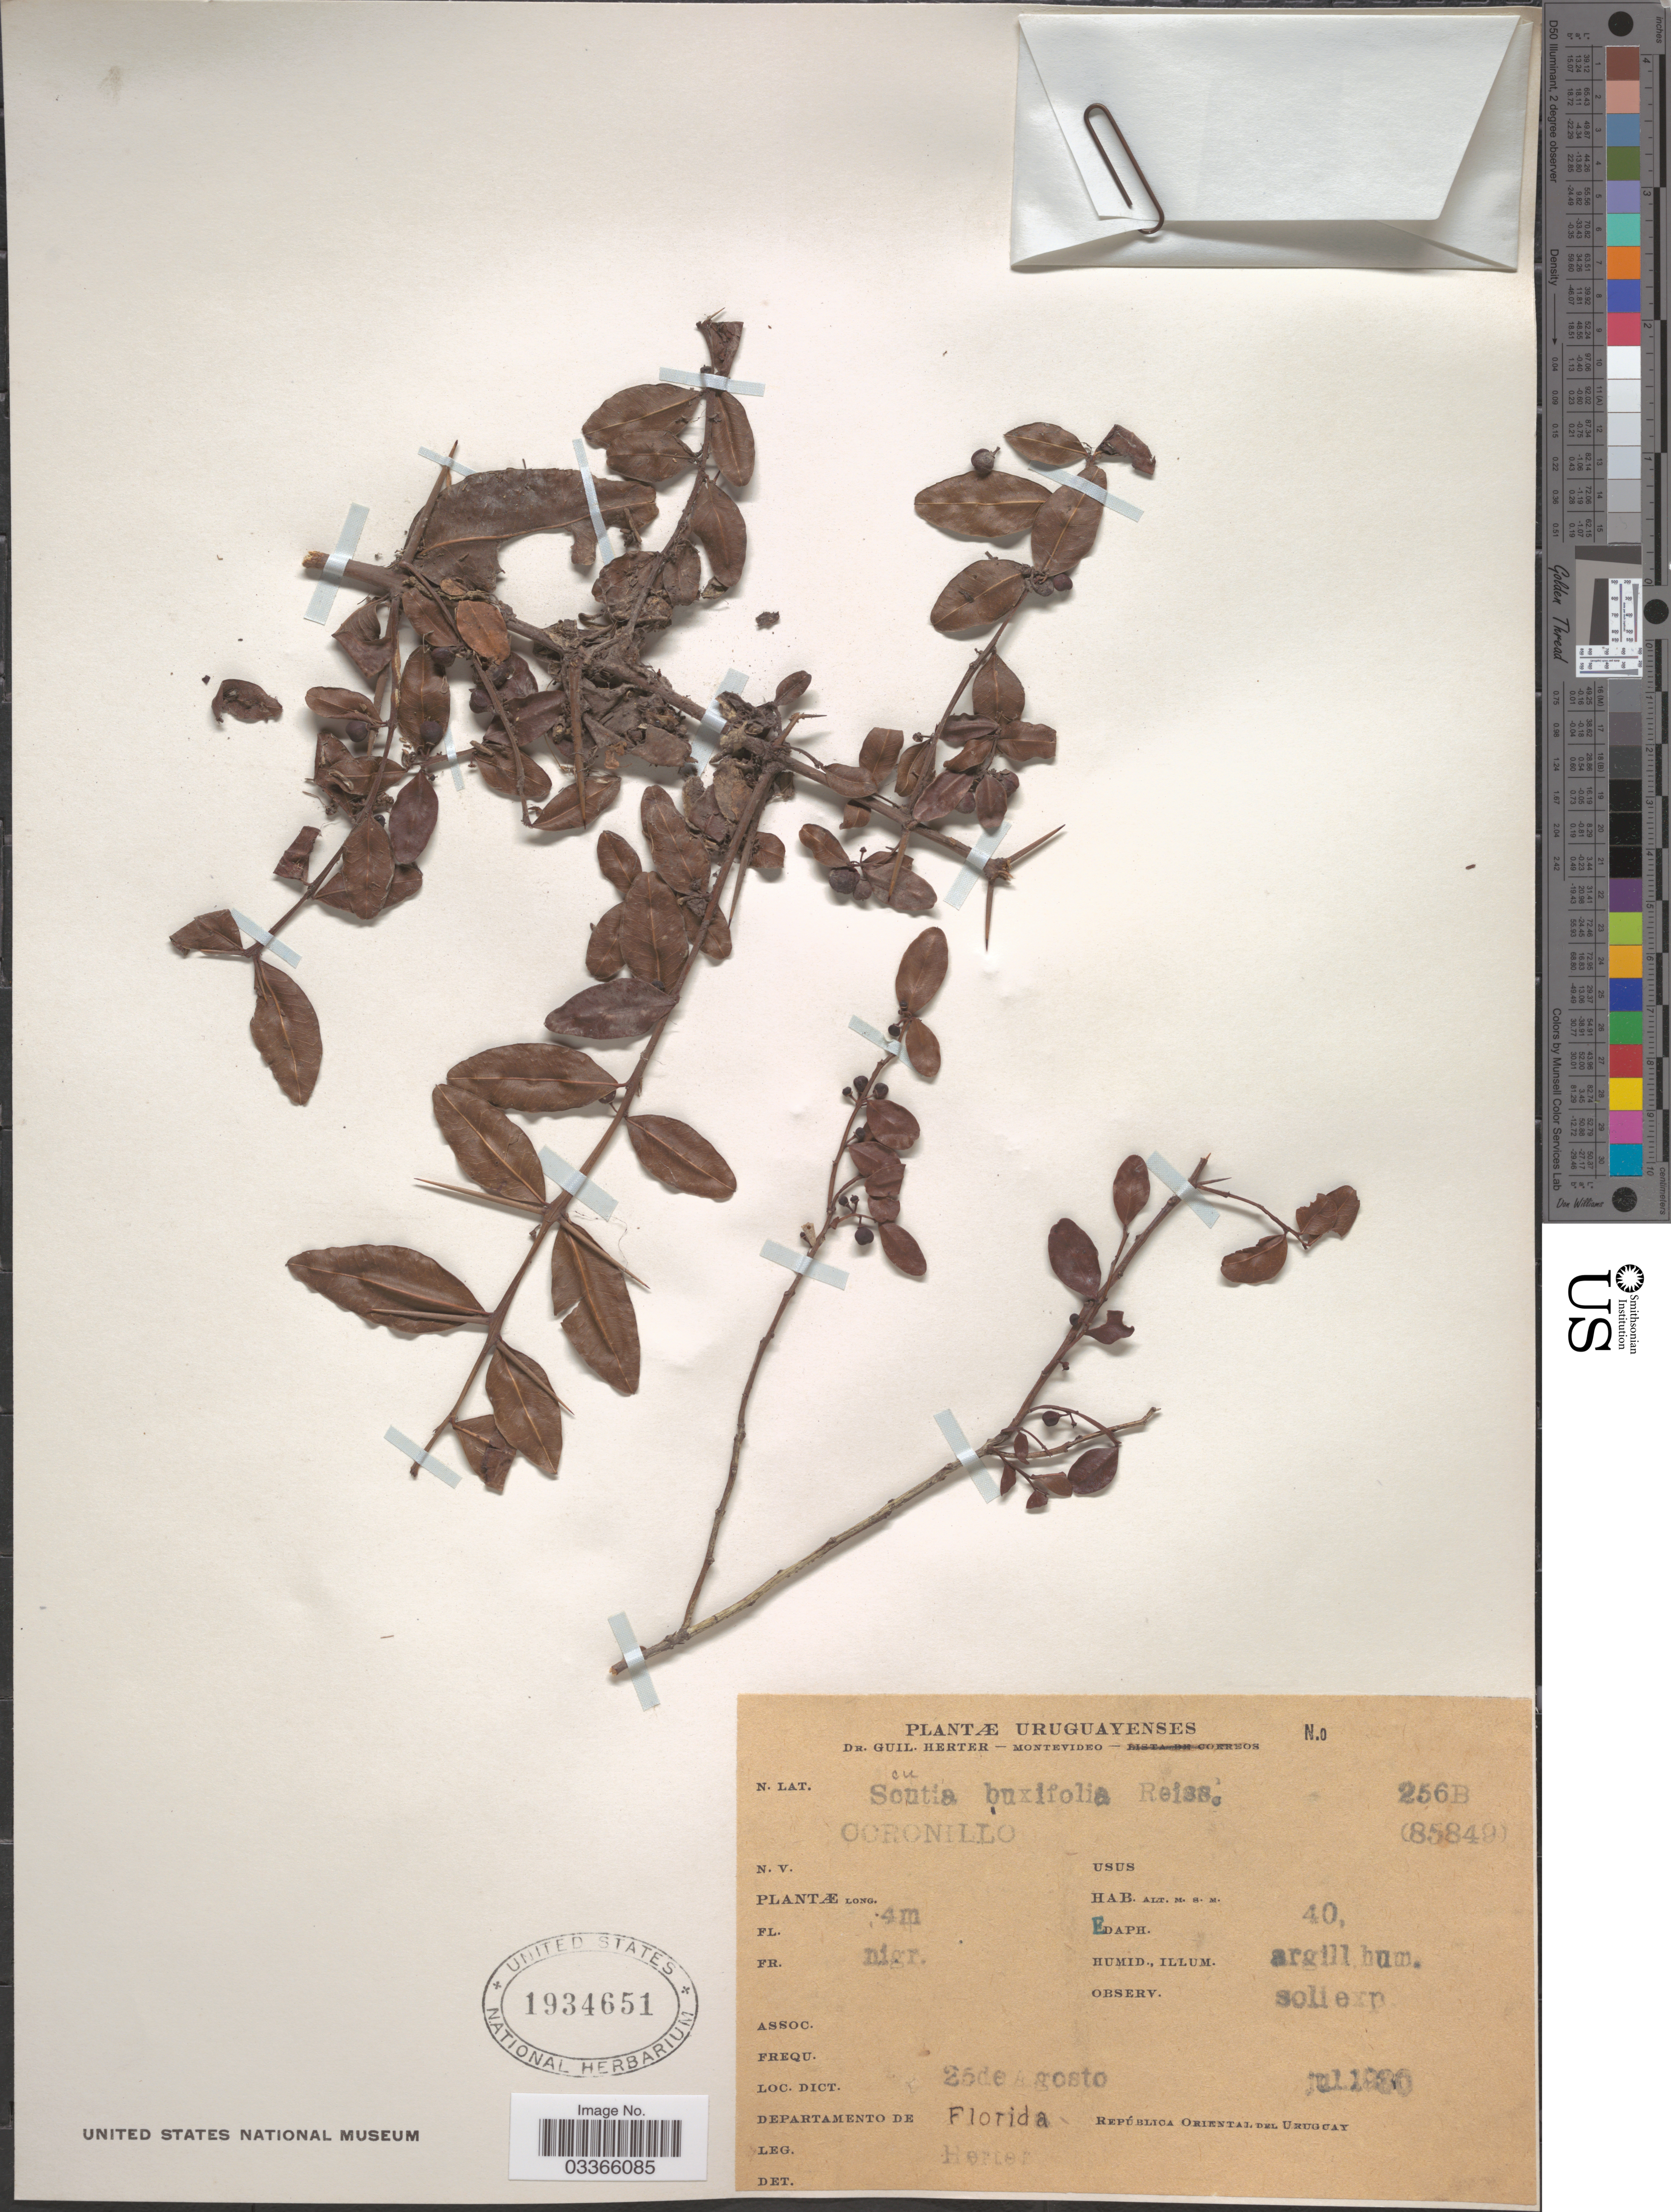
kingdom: Plantae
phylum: Tracheophyta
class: Magnoliopsida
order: Rosales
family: Rhamnaceae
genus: Scutia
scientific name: Scutia buxifolia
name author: Reissek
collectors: G. Herter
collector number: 256B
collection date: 1980-08-25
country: Uruguay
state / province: Florida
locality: Departamento de Florida.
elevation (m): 40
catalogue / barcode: US 1934651